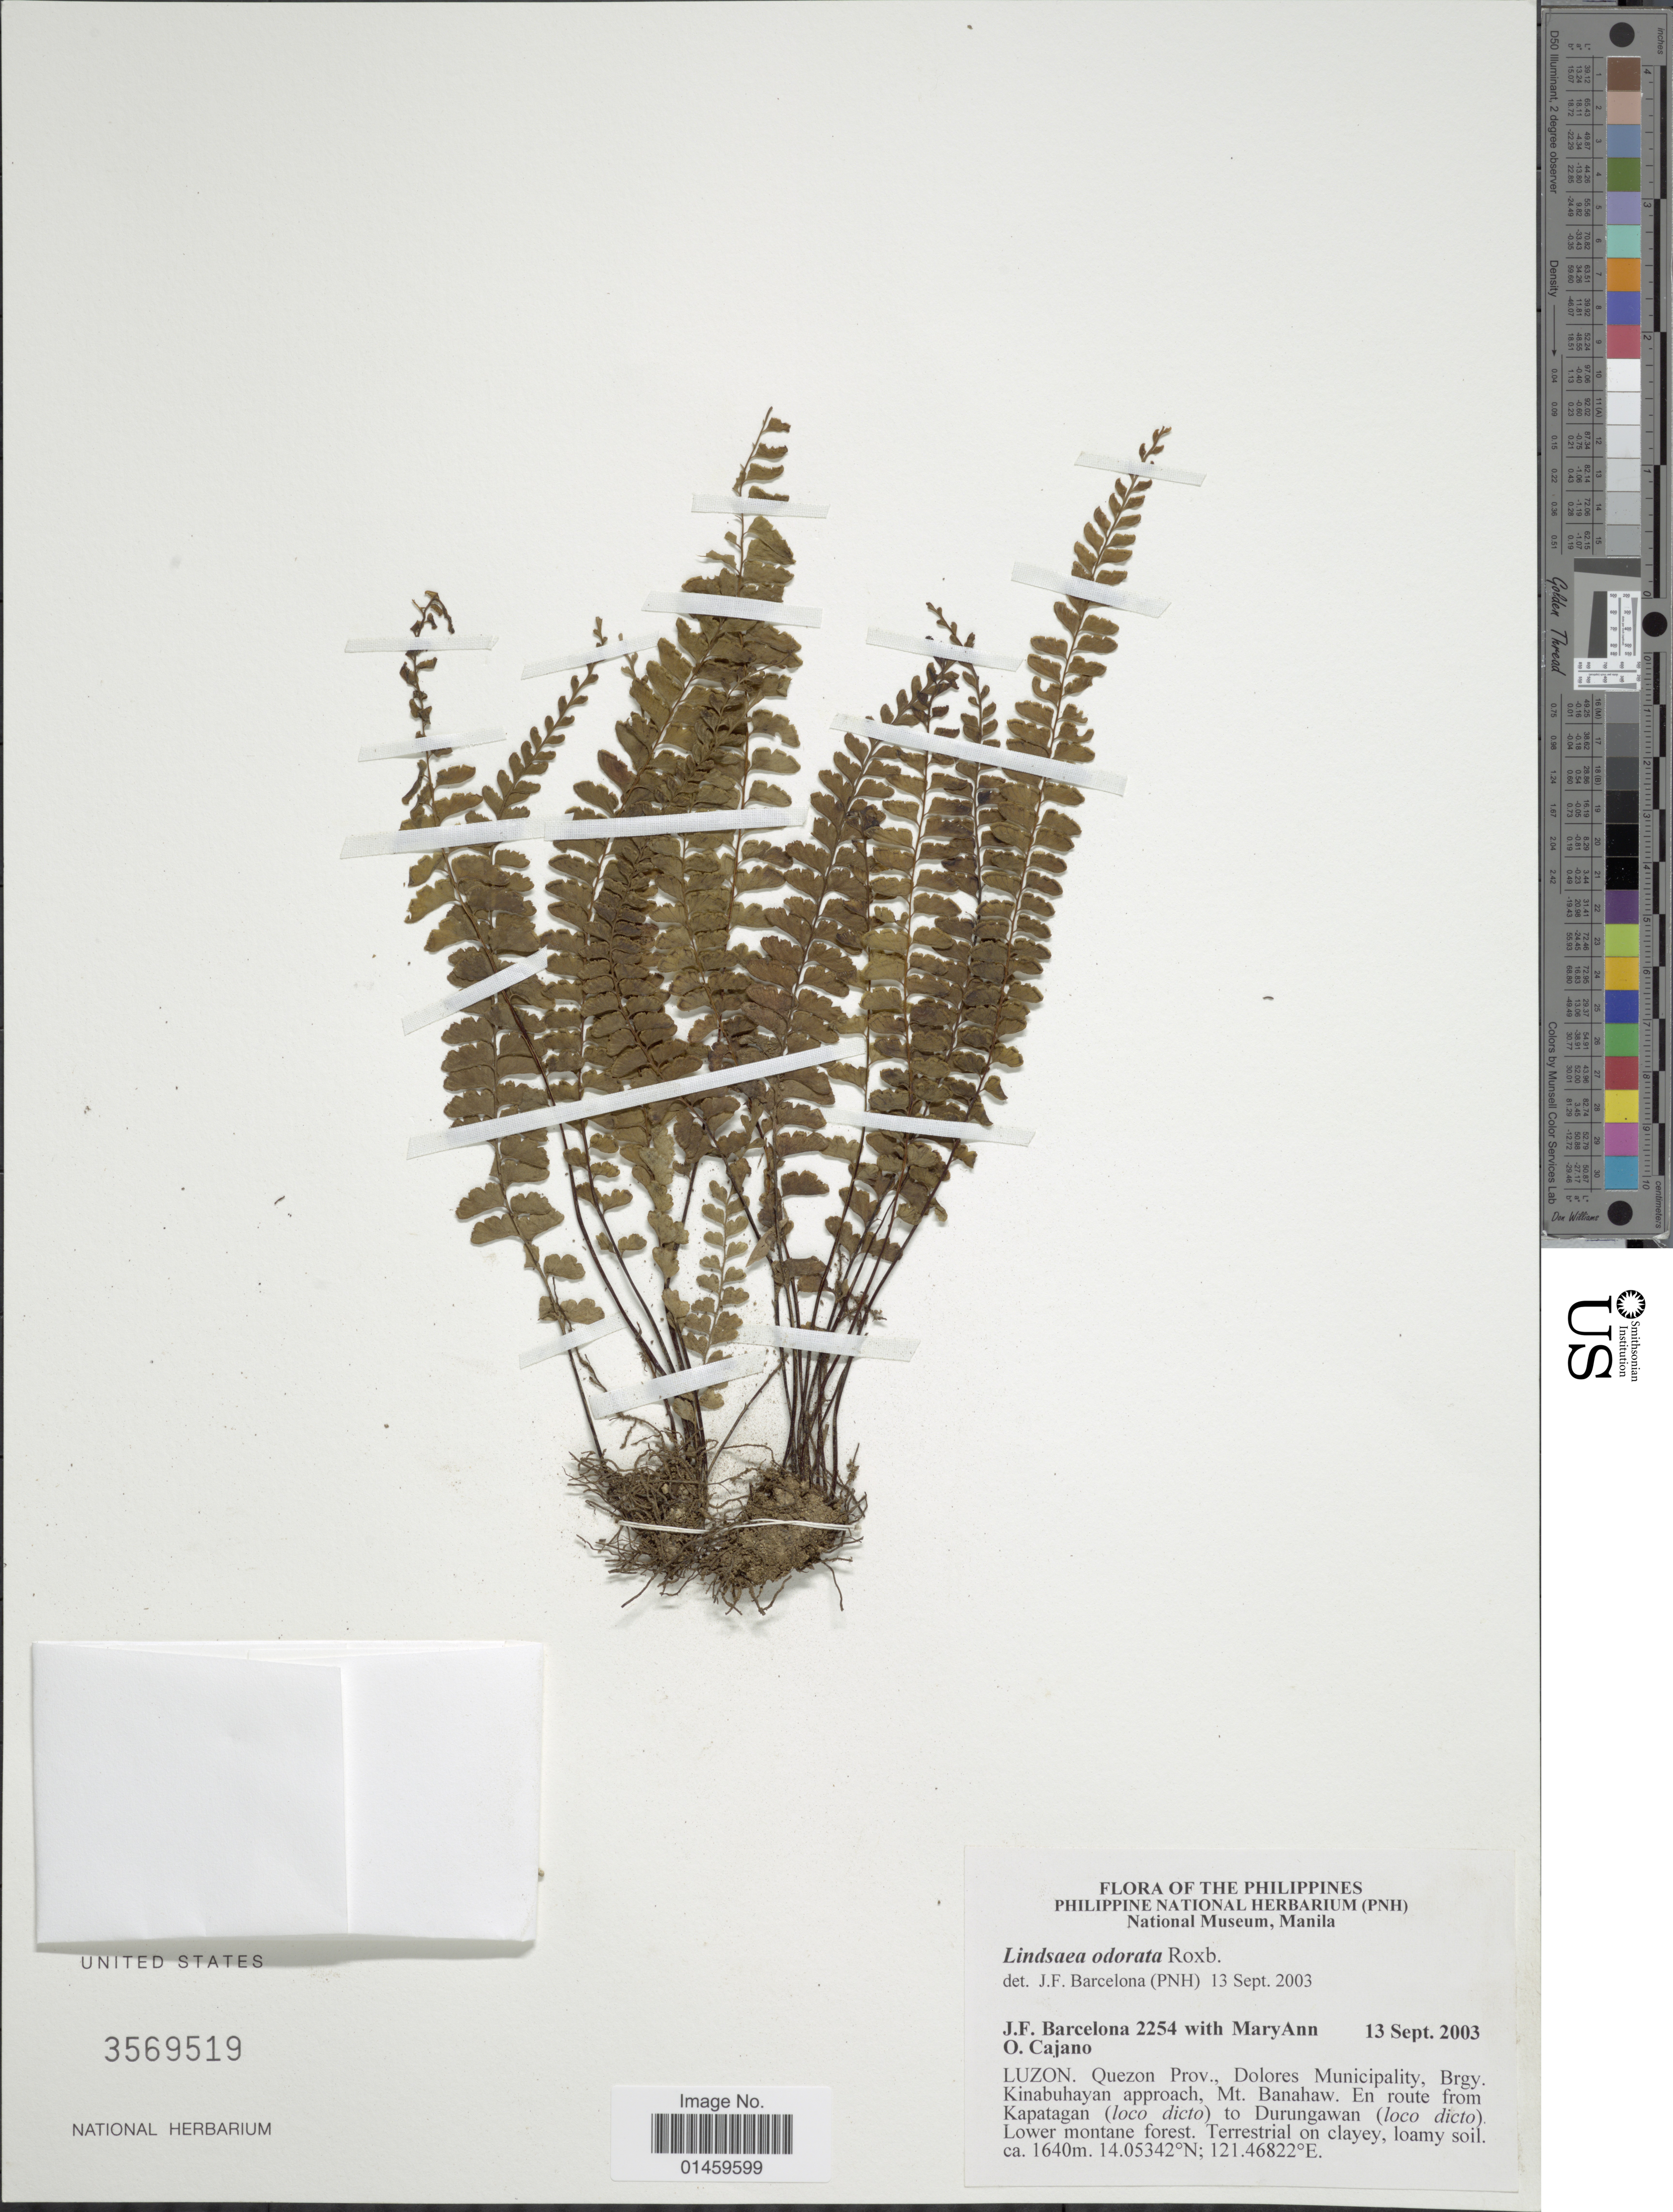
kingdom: Plantae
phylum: Tracheophyta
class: Polypodiopsida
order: Polypodiales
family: Lindsaeaceae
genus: Lindsaea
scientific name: Lindsaea odorata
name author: Roxb.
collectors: J. F. Barcelona & M. Cajano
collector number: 2254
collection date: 2003-09-13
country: Philippines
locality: Luzon. Quezon Prov., Dolores Municipality, Brgy. Kinabuhayan approach, Mt. Banahaw. En route from Kapatagan (loco dicto) to Durungawan (loco dicto).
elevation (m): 1640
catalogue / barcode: US 3569519